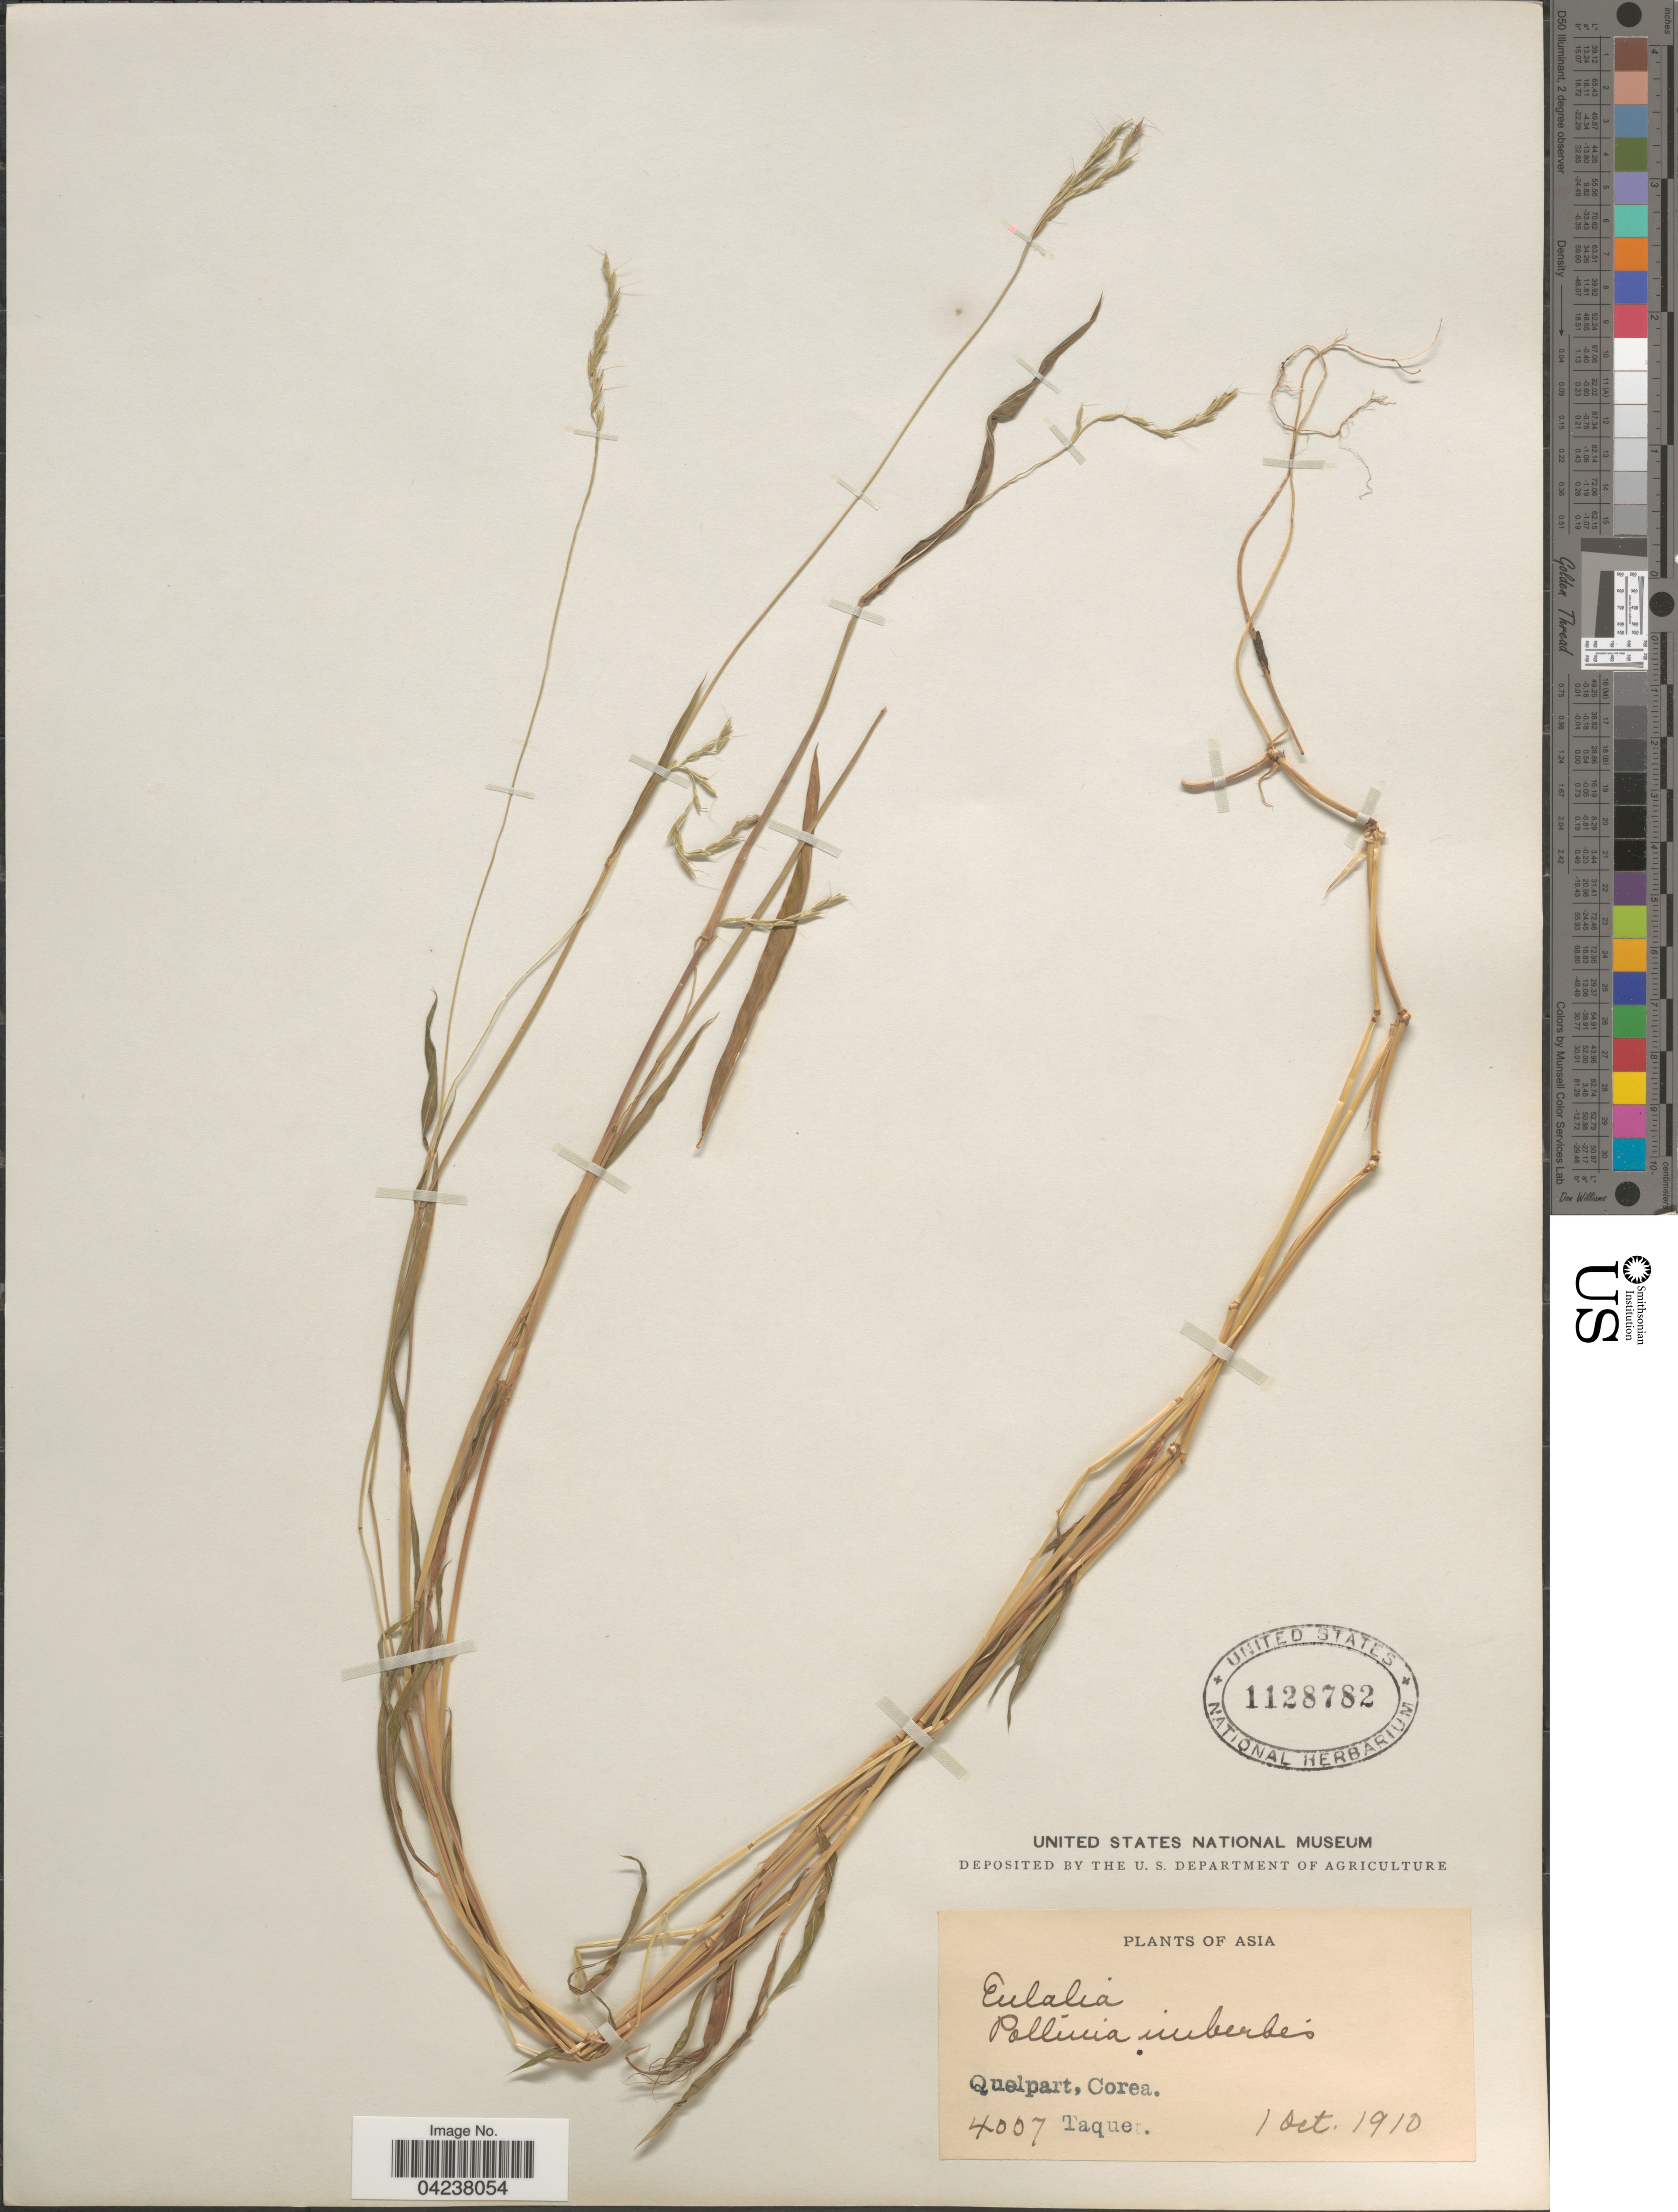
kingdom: Plantae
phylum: Tracheophyta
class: Liliopsida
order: Poales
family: Poaceae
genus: Microstegium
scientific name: Microstegium vimineum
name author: (Trin.) A. Camus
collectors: Taquet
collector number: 4007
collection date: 1910-10-01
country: South Korea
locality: Quelpart, Corea.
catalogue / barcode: US 1128782